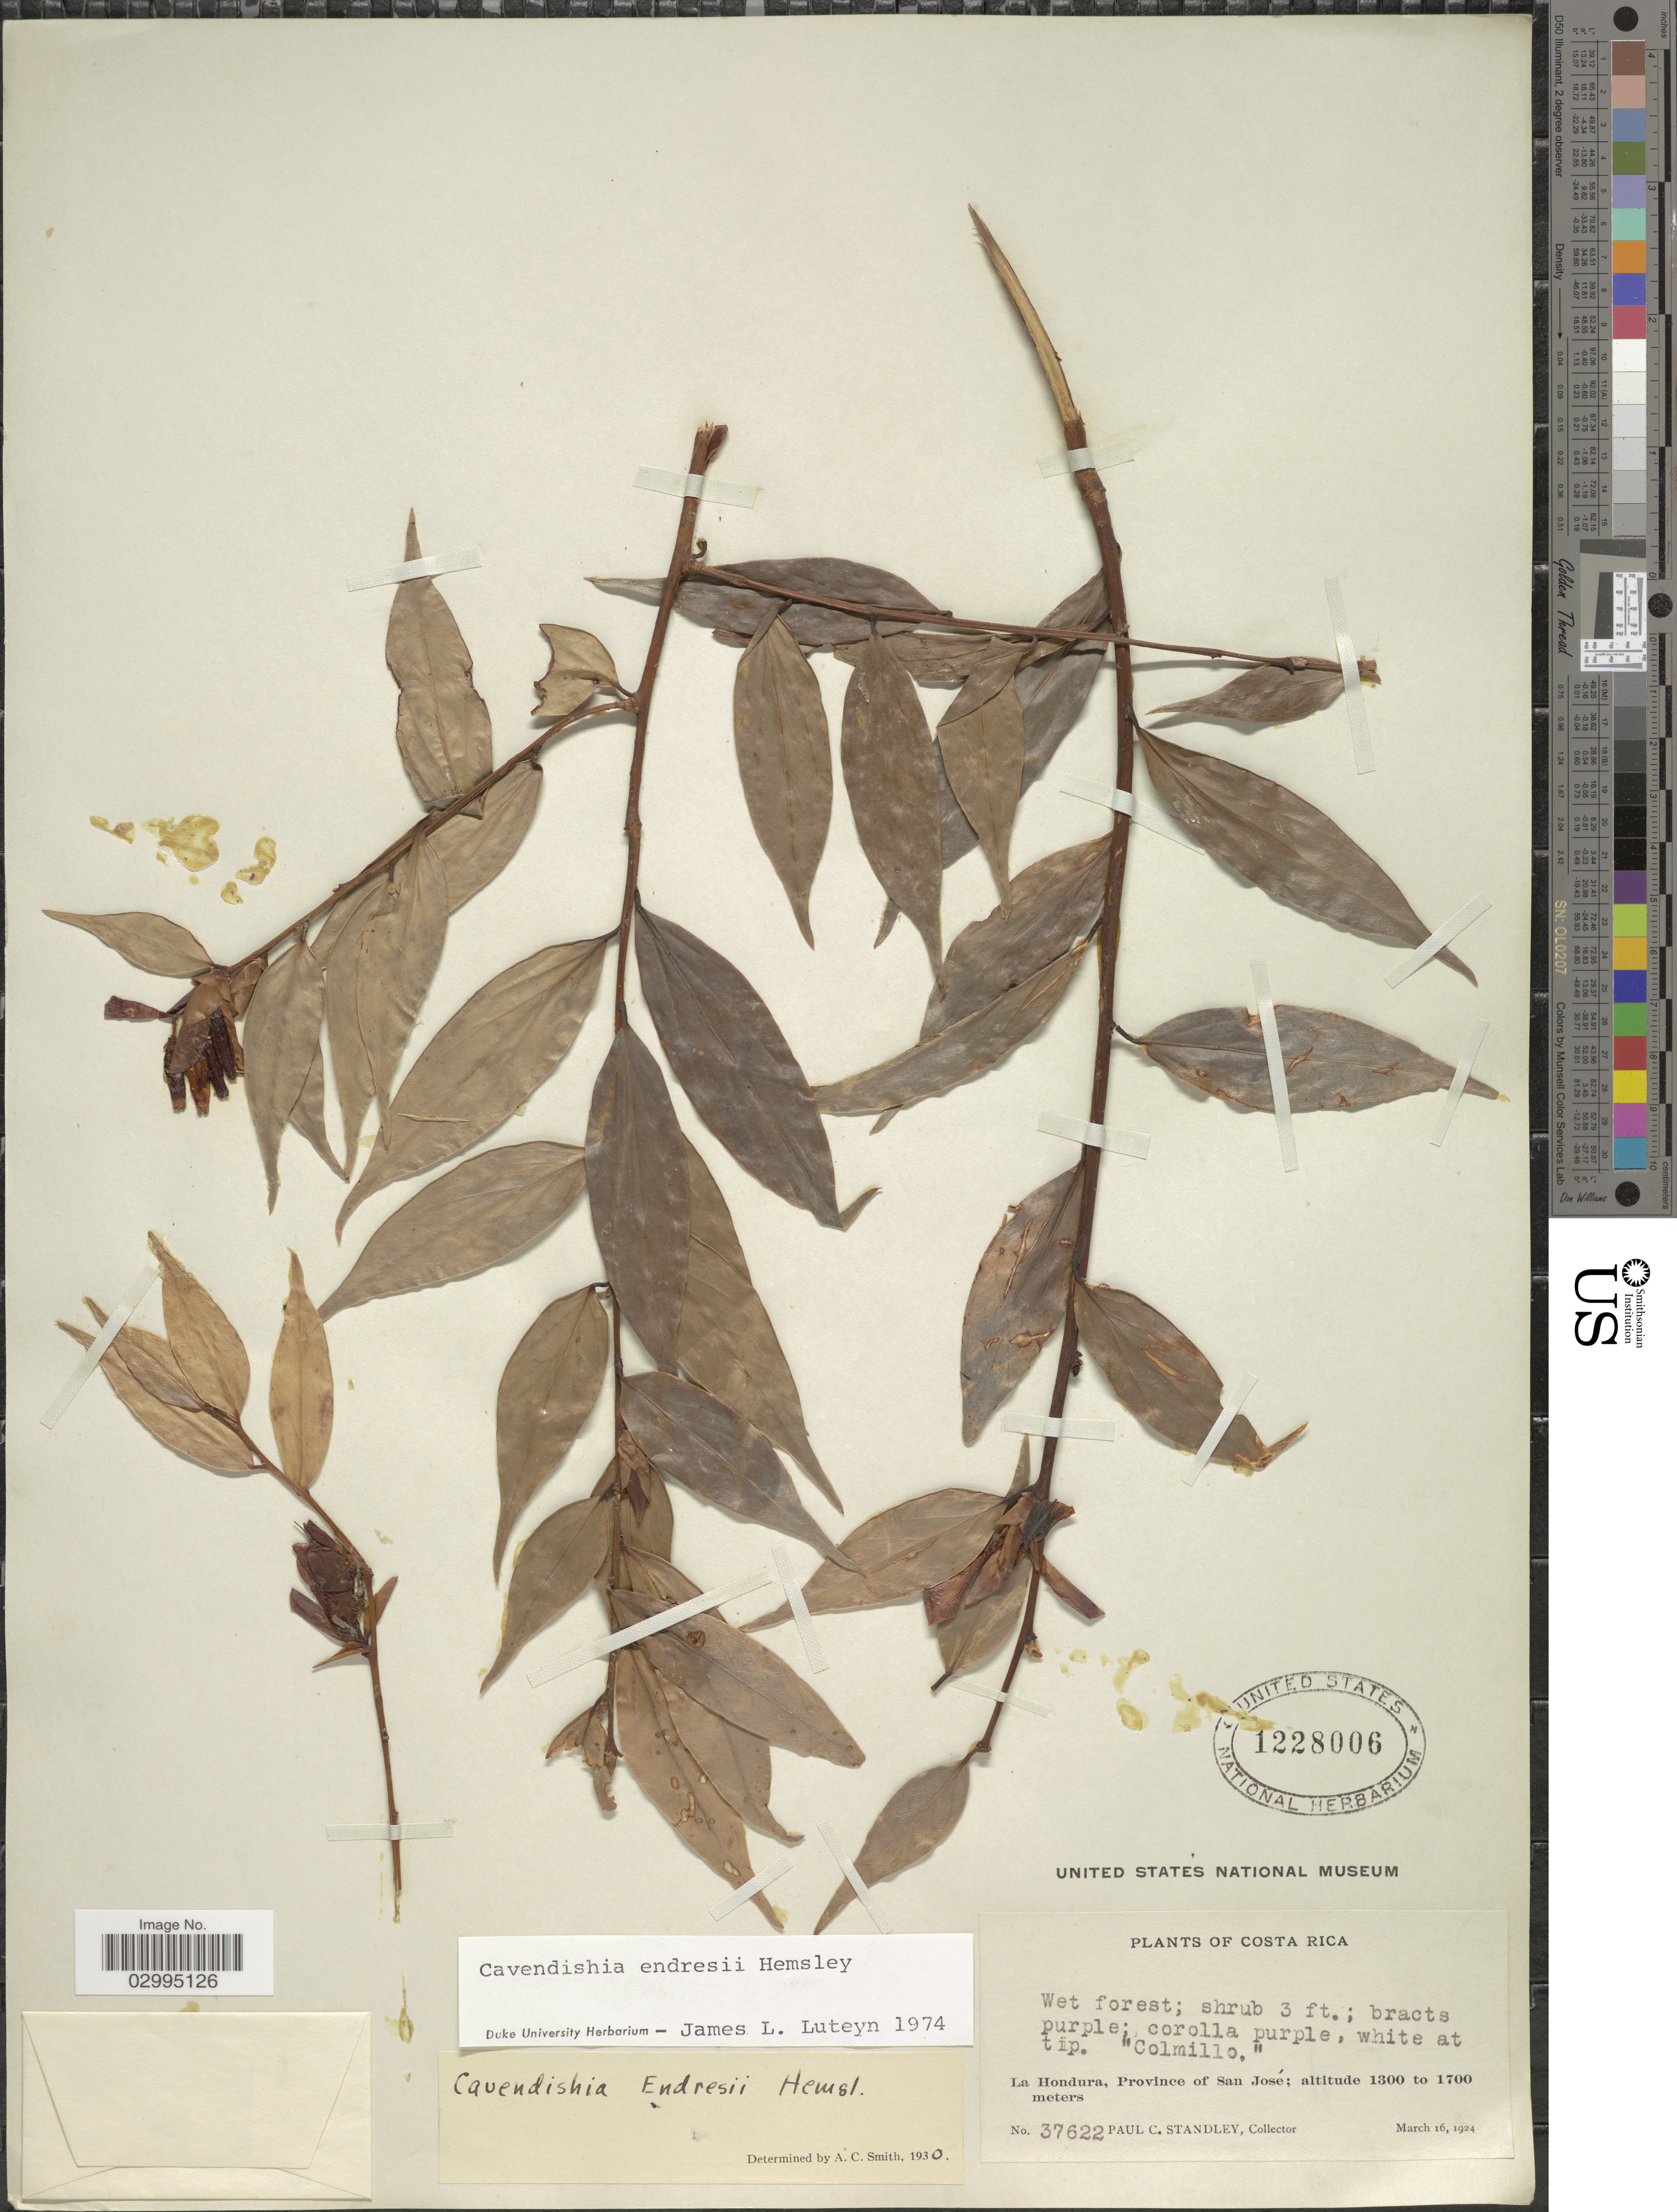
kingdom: Plantae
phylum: Tracheophyta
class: Magnoliopsida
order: Ericales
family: Ericaceae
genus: Cavendishia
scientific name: Cavendishia endresii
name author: Hemsl.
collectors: P. C. Standley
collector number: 37622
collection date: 1924-03-16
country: Costa Rica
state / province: San José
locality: La Hondura, Province of San José.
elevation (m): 1300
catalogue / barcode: US 1228006